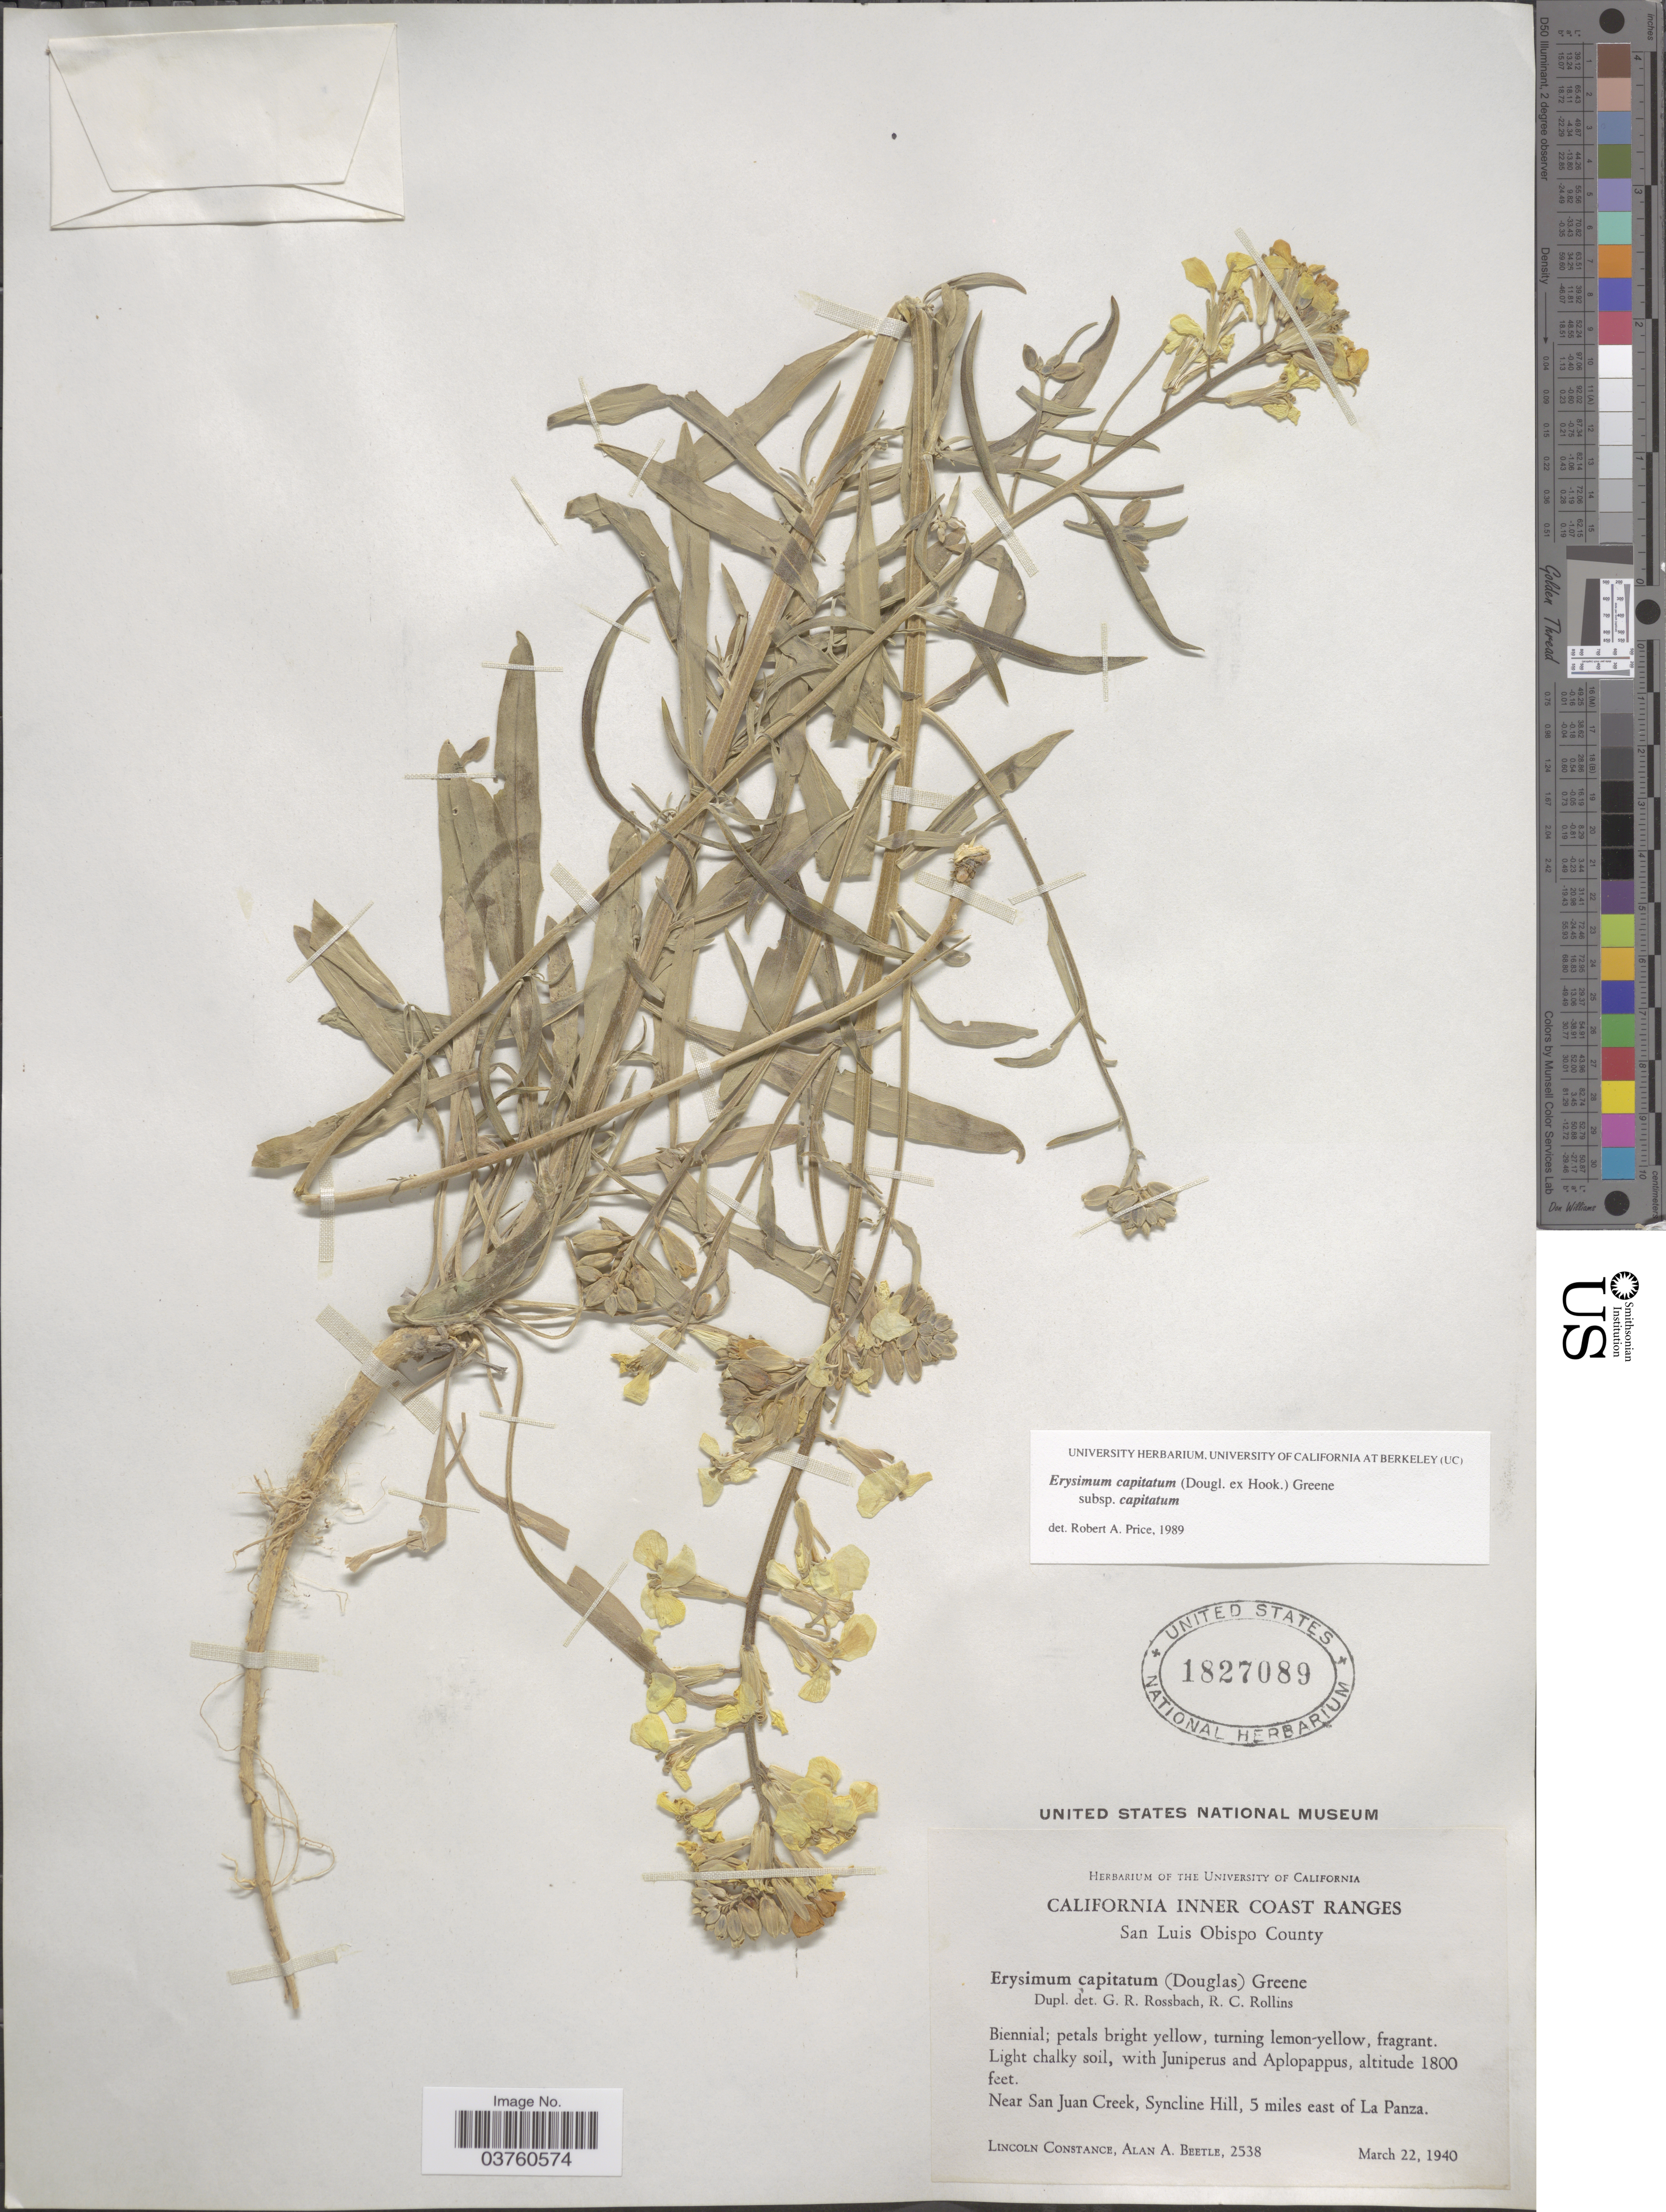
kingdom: Plantae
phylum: Tracheophyta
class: Magnoliopsida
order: Brassicales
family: Brassicaceae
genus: Erysimum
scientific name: Erysimum capitatum subsp. capitatum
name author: (Douglas ex Hook.) Greene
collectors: L. Constance & A. A. Beetle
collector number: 2538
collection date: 1940-03-22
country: United States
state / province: California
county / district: San Luis Obispo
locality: California Inner Coast Ranges. San Luis Obispo County. Near San Juan Creek, Syncline Hill, 5 miles east of La Panza.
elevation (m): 549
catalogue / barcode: US 1827089